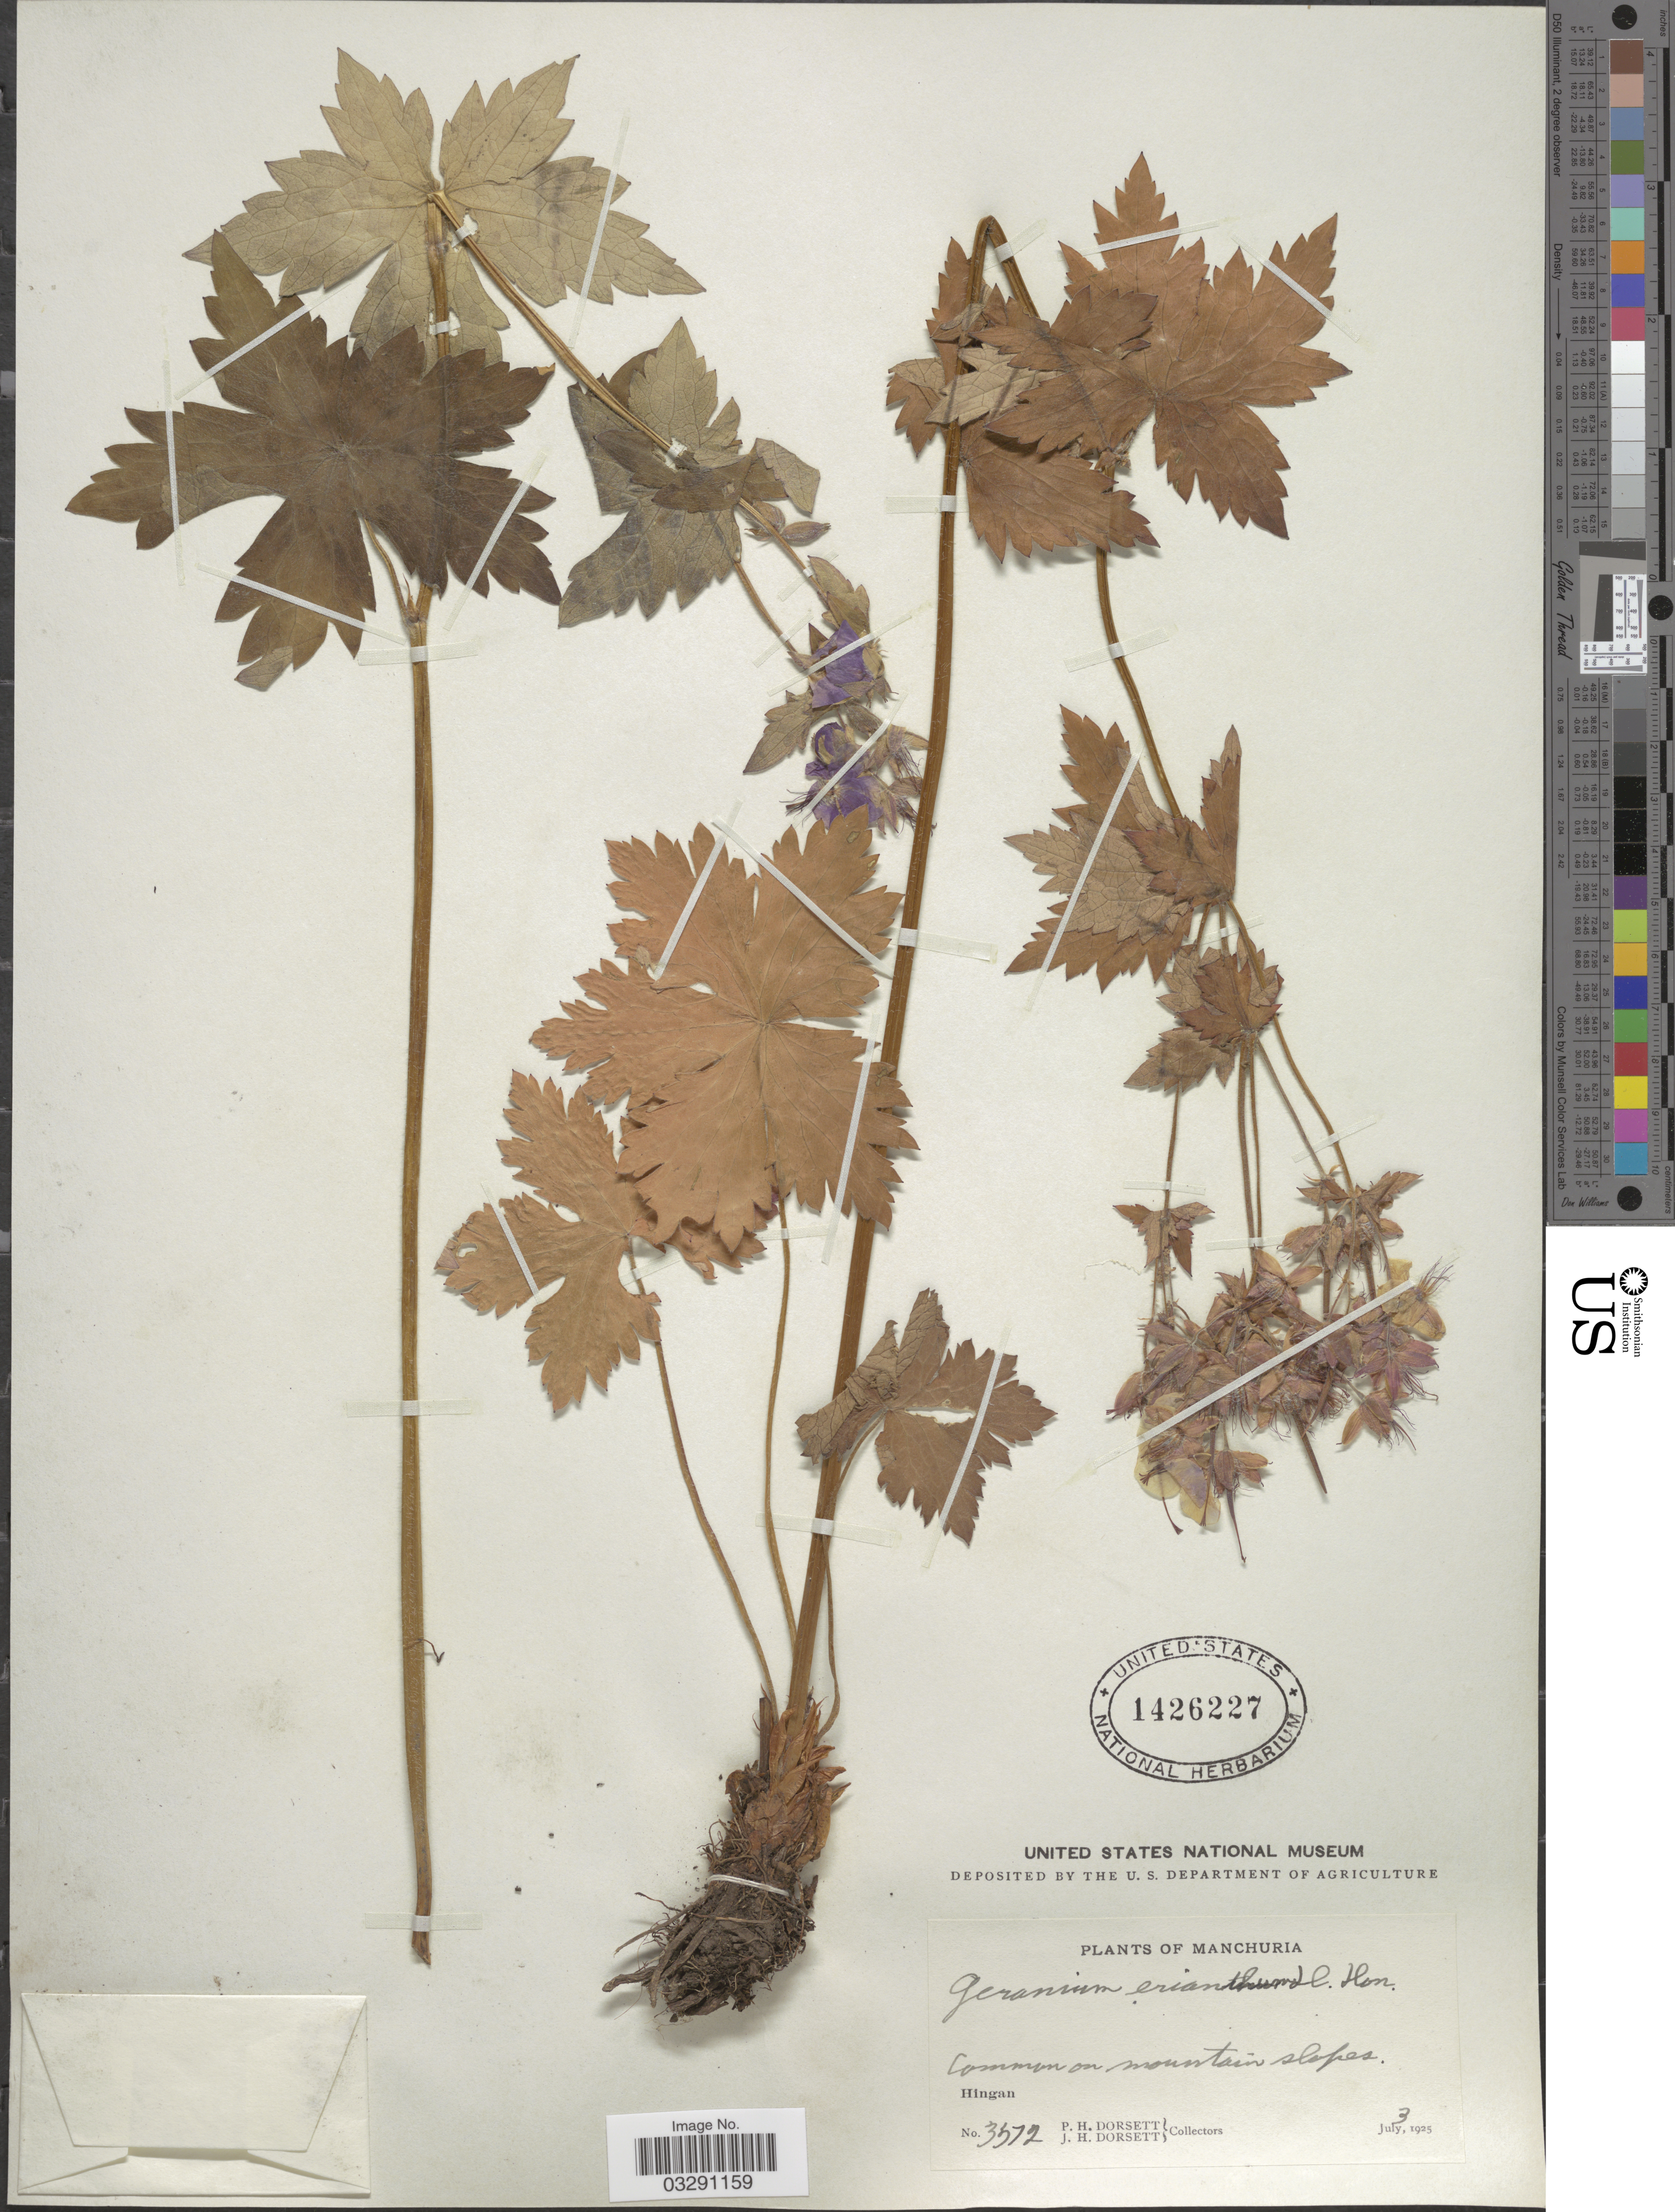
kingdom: Plantae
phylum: Tracheophyta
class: Magnoliopsida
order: Geraniales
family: Geraniaceae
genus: Geranium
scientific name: Geranium erianthum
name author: DC.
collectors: P. H. Dorsett & J. Dorsett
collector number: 3572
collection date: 1925-07-03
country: China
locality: Manchuria. Hingan.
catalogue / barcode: US 1426227